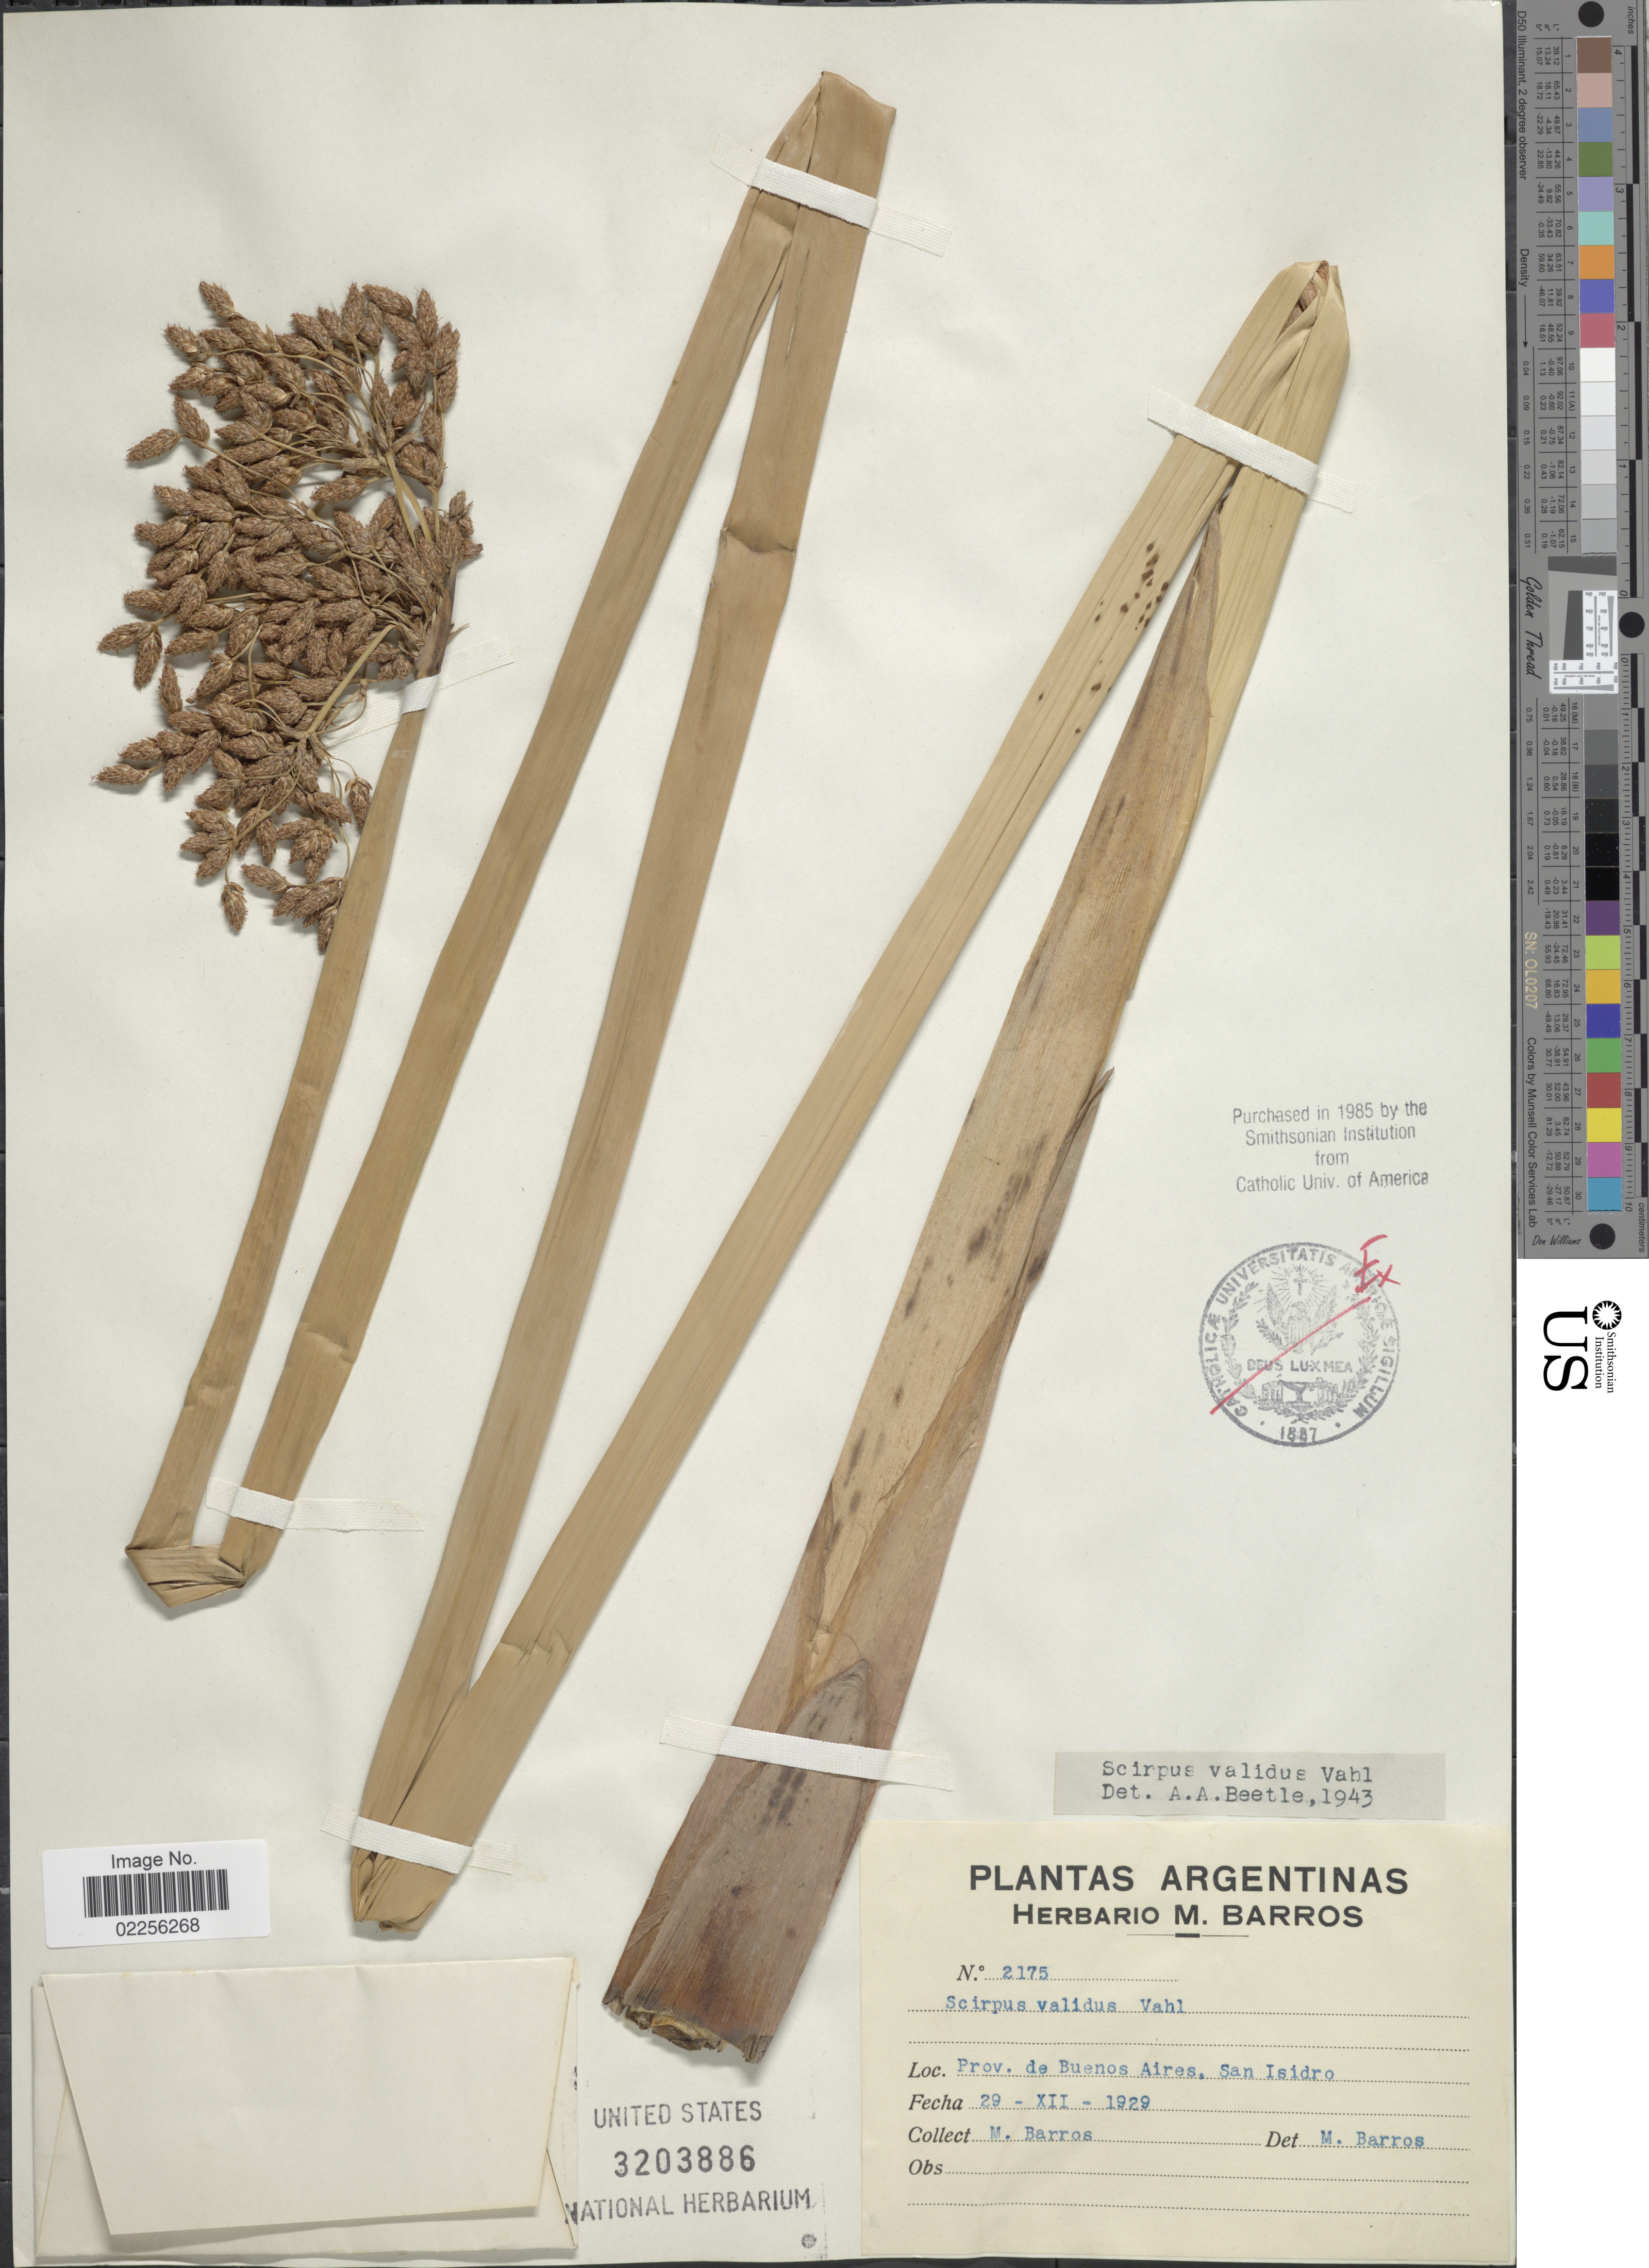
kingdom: Plantae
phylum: Tracheophyta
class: Liliopsida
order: Poales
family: Cyperaceae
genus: Schoenoplectus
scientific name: Schoenoplectus tabernaemontani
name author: (C.C. Gmel.) Palla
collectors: M. Barros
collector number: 2175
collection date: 1929-12-29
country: Argentina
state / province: Buenos Aires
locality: San Isisdro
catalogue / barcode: US 3203886